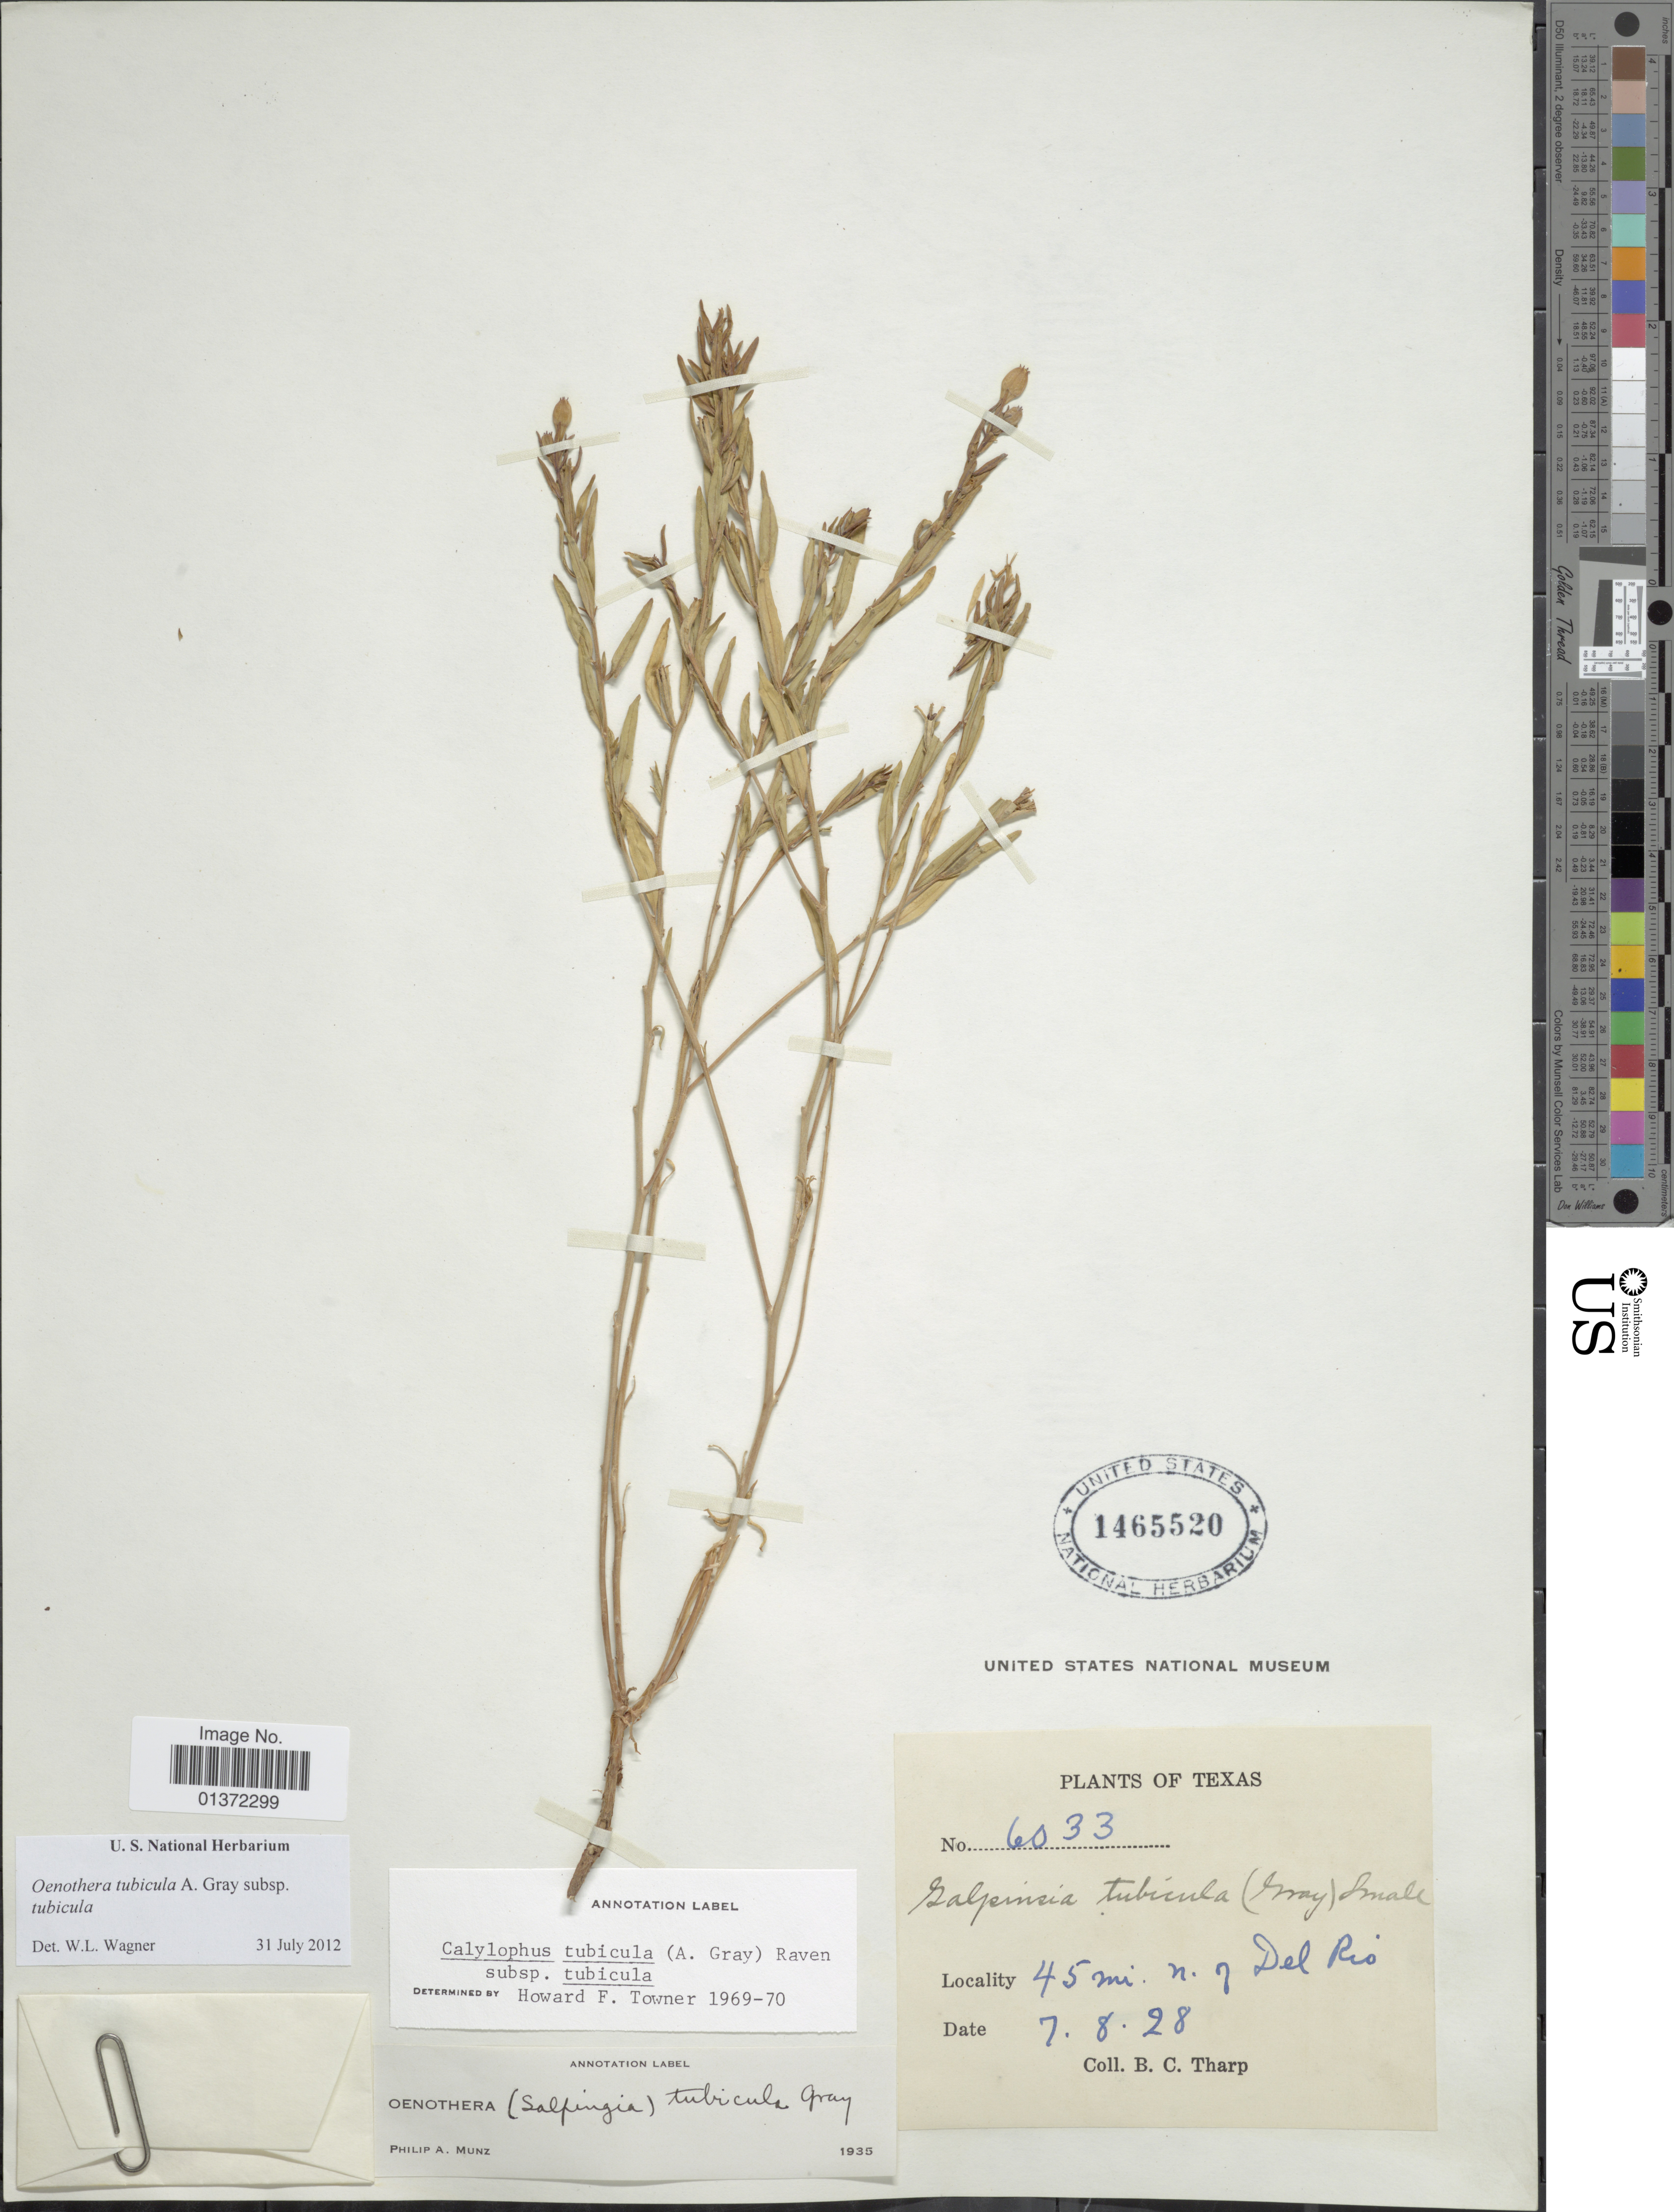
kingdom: Plantae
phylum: Tracheophyta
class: Magnoliopsida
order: Myrtales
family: Onagraceae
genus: Oenothera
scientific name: Oenothera tubicula subsp. tubicula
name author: A. Gray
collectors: B. C. Tharp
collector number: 6033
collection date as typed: Transcribed d/m/y: 7/8/28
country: United States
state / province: Texas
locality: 45 mi. N of Del Rio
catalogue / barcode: US 1465520